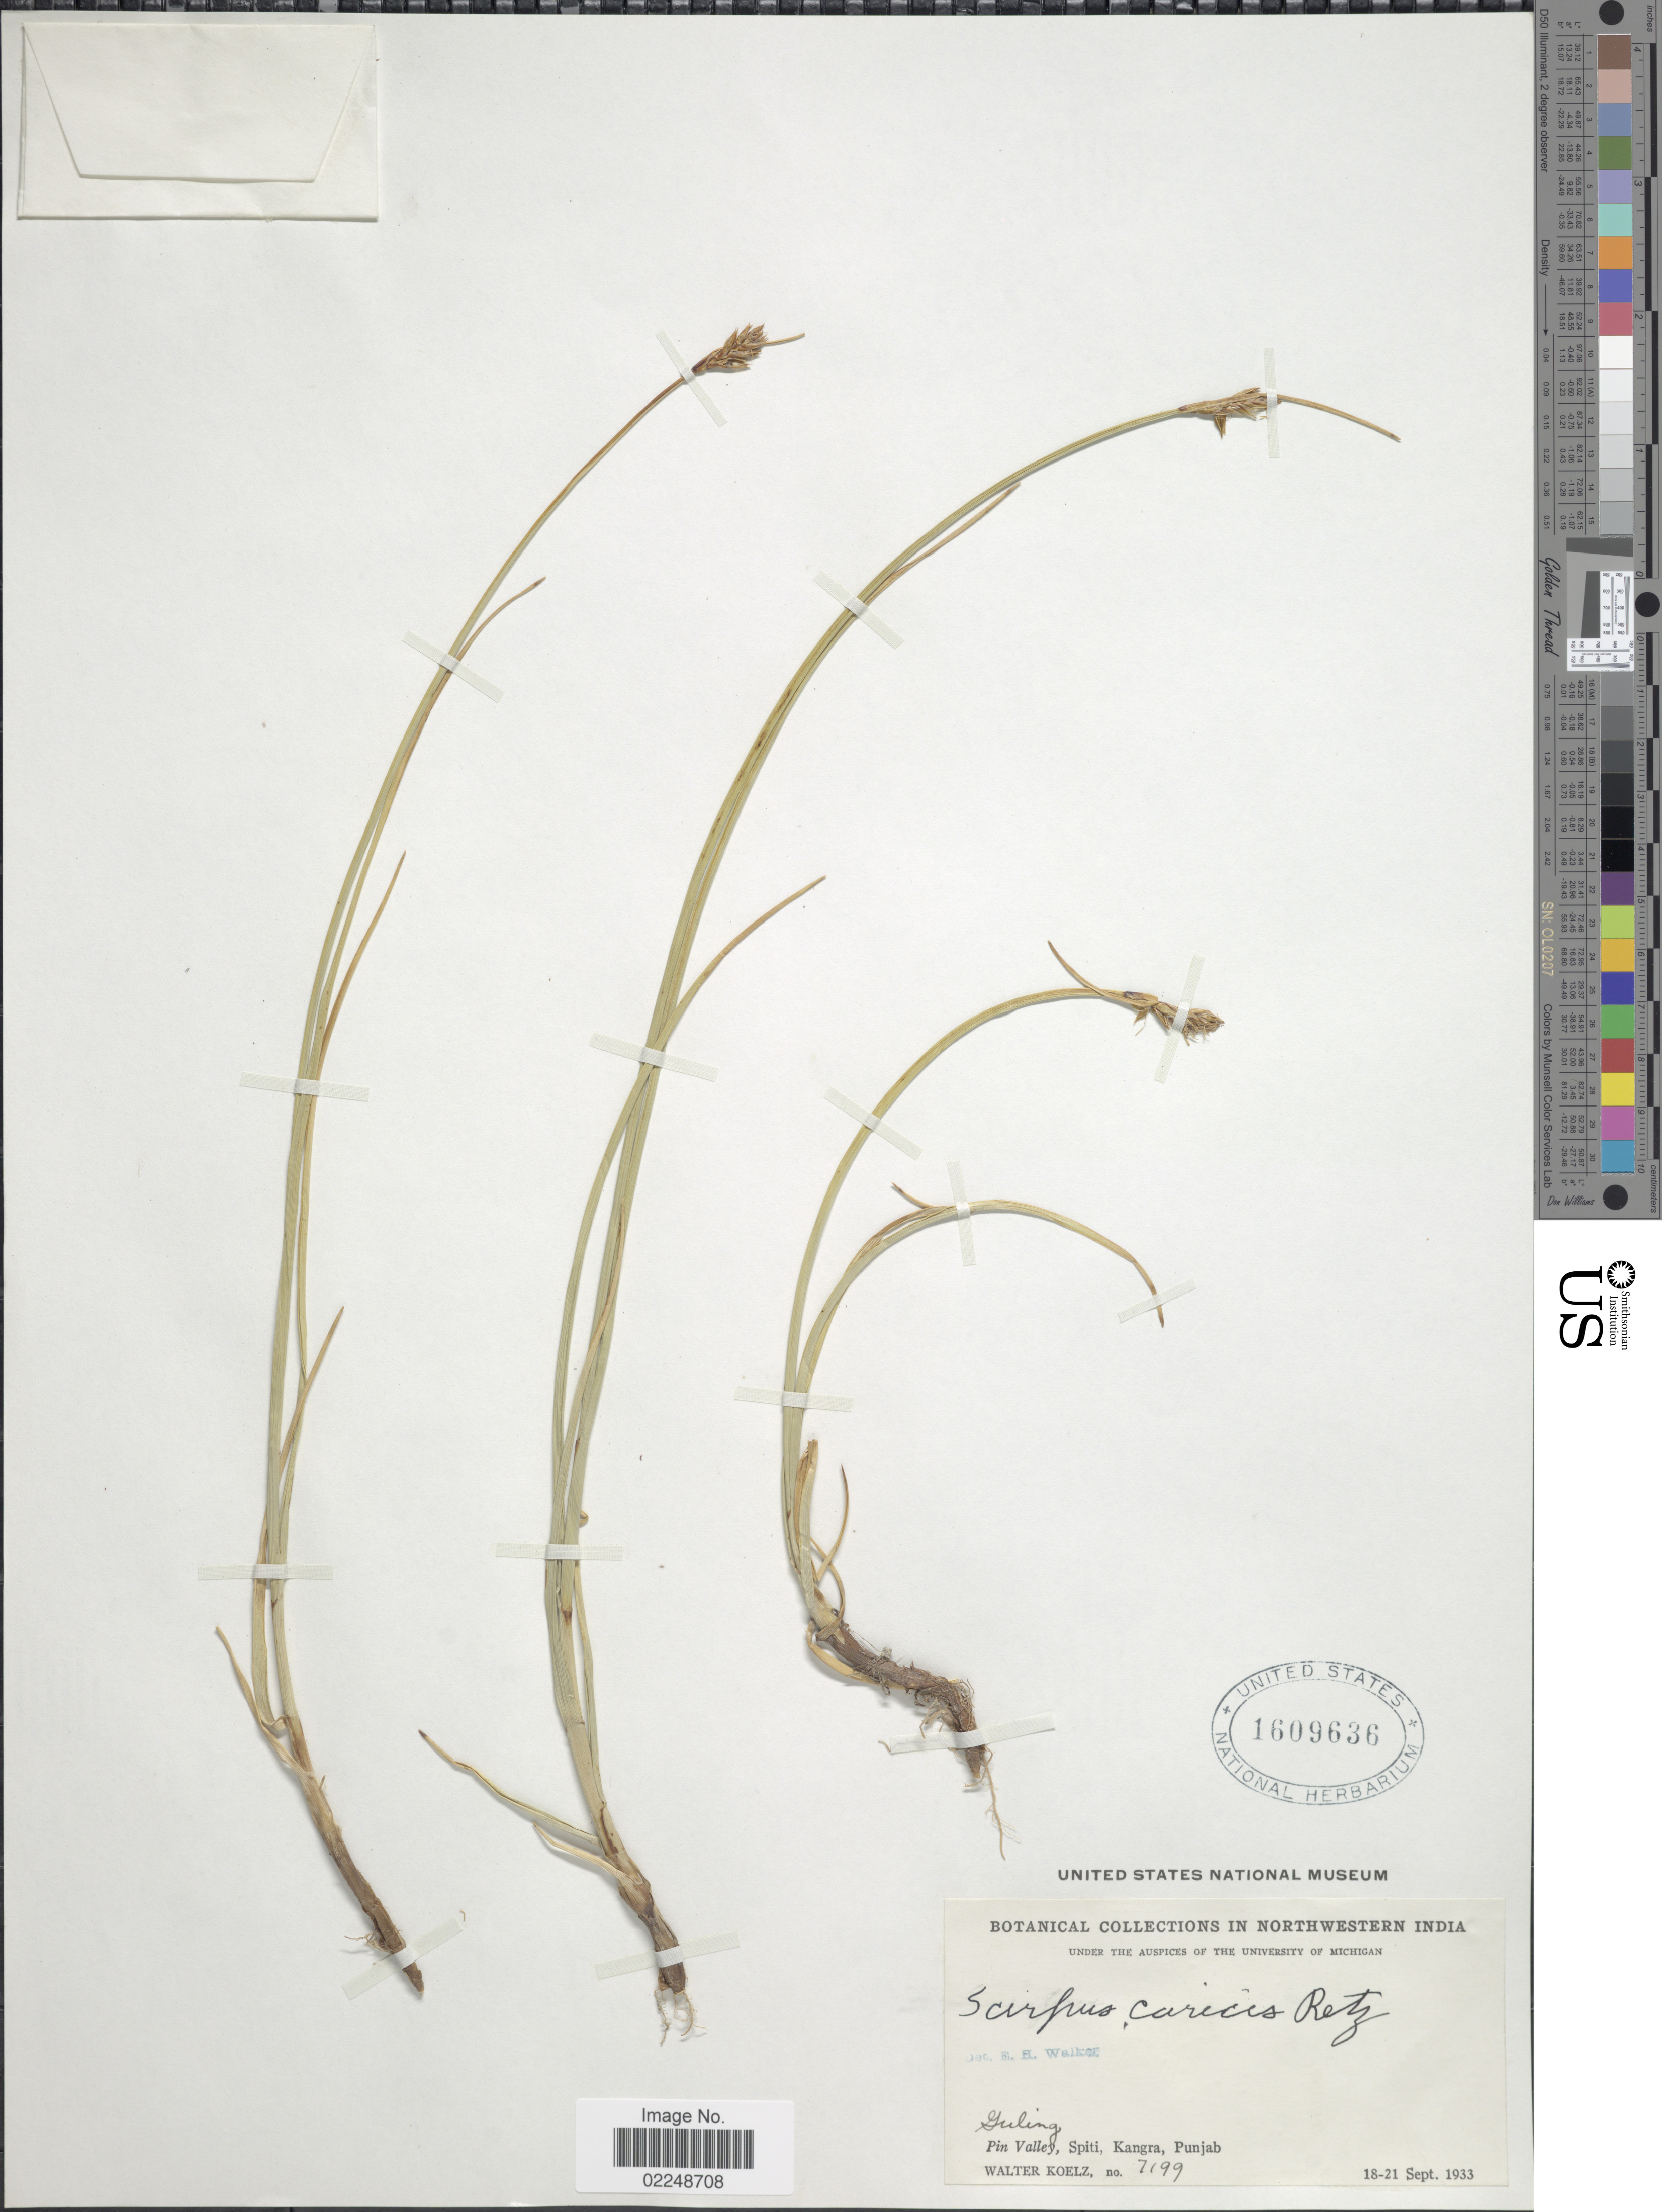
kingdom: Plantae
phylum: Tracheophyta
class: Liliopsida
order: Poales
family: Cyperaceae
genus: Blysmus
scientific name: Blysmus compressus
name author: (L.) Panzer ex Link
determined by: Strong, Mark T., (BOT), Smithsonian Institution - National Museum of Natural History (UNITED STATES)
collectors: W. N. Koelz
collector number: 7199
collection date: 1933-09-18/1933-09-21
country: India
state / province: Punjab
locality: Guling, Pin Valley, Spiti, Kangra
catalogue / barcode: US 1609636